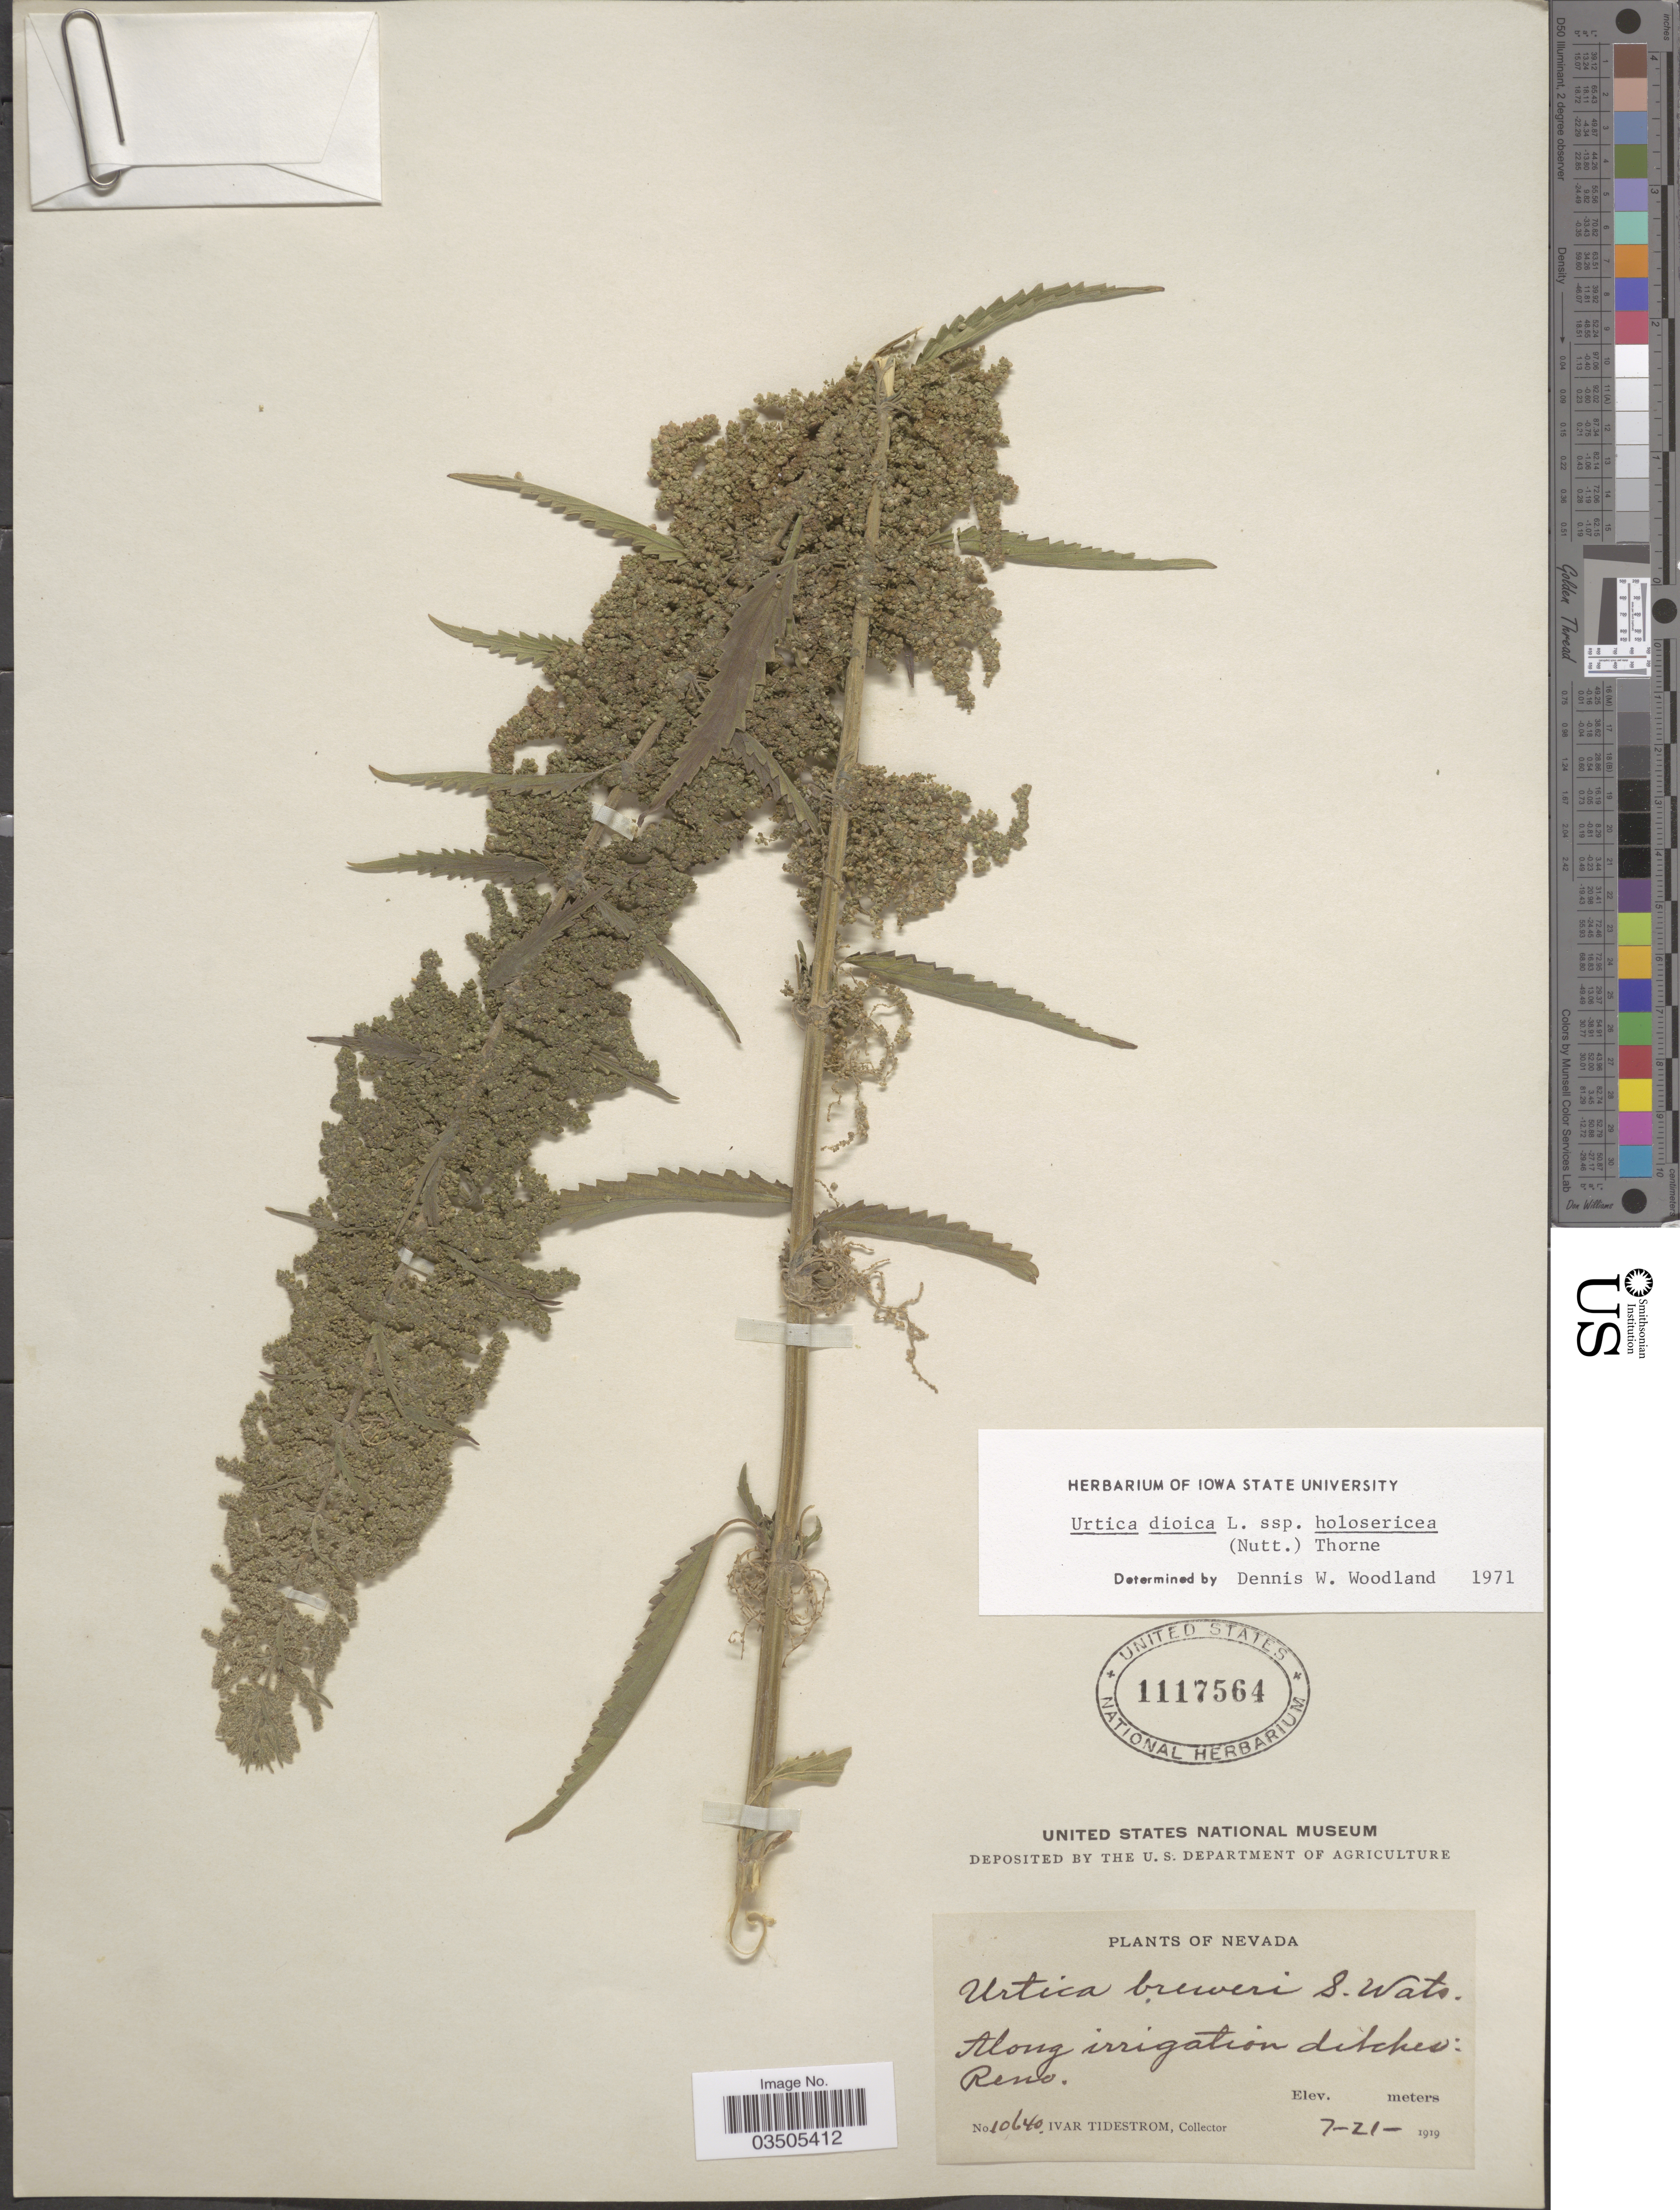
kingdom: Plantae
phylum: Tracheophyta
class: Magnoliopsida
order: Rosales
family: Urticaceae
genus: Urtica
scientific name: Urtica dioica subsp. holosericea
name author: (Nutt.) Thorne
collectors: I. F. Tidestrom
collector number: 10640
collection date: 1919-07-21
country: United States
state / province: Nevada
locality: Along irrigation ditches: Reno.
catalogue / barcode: US 1117564